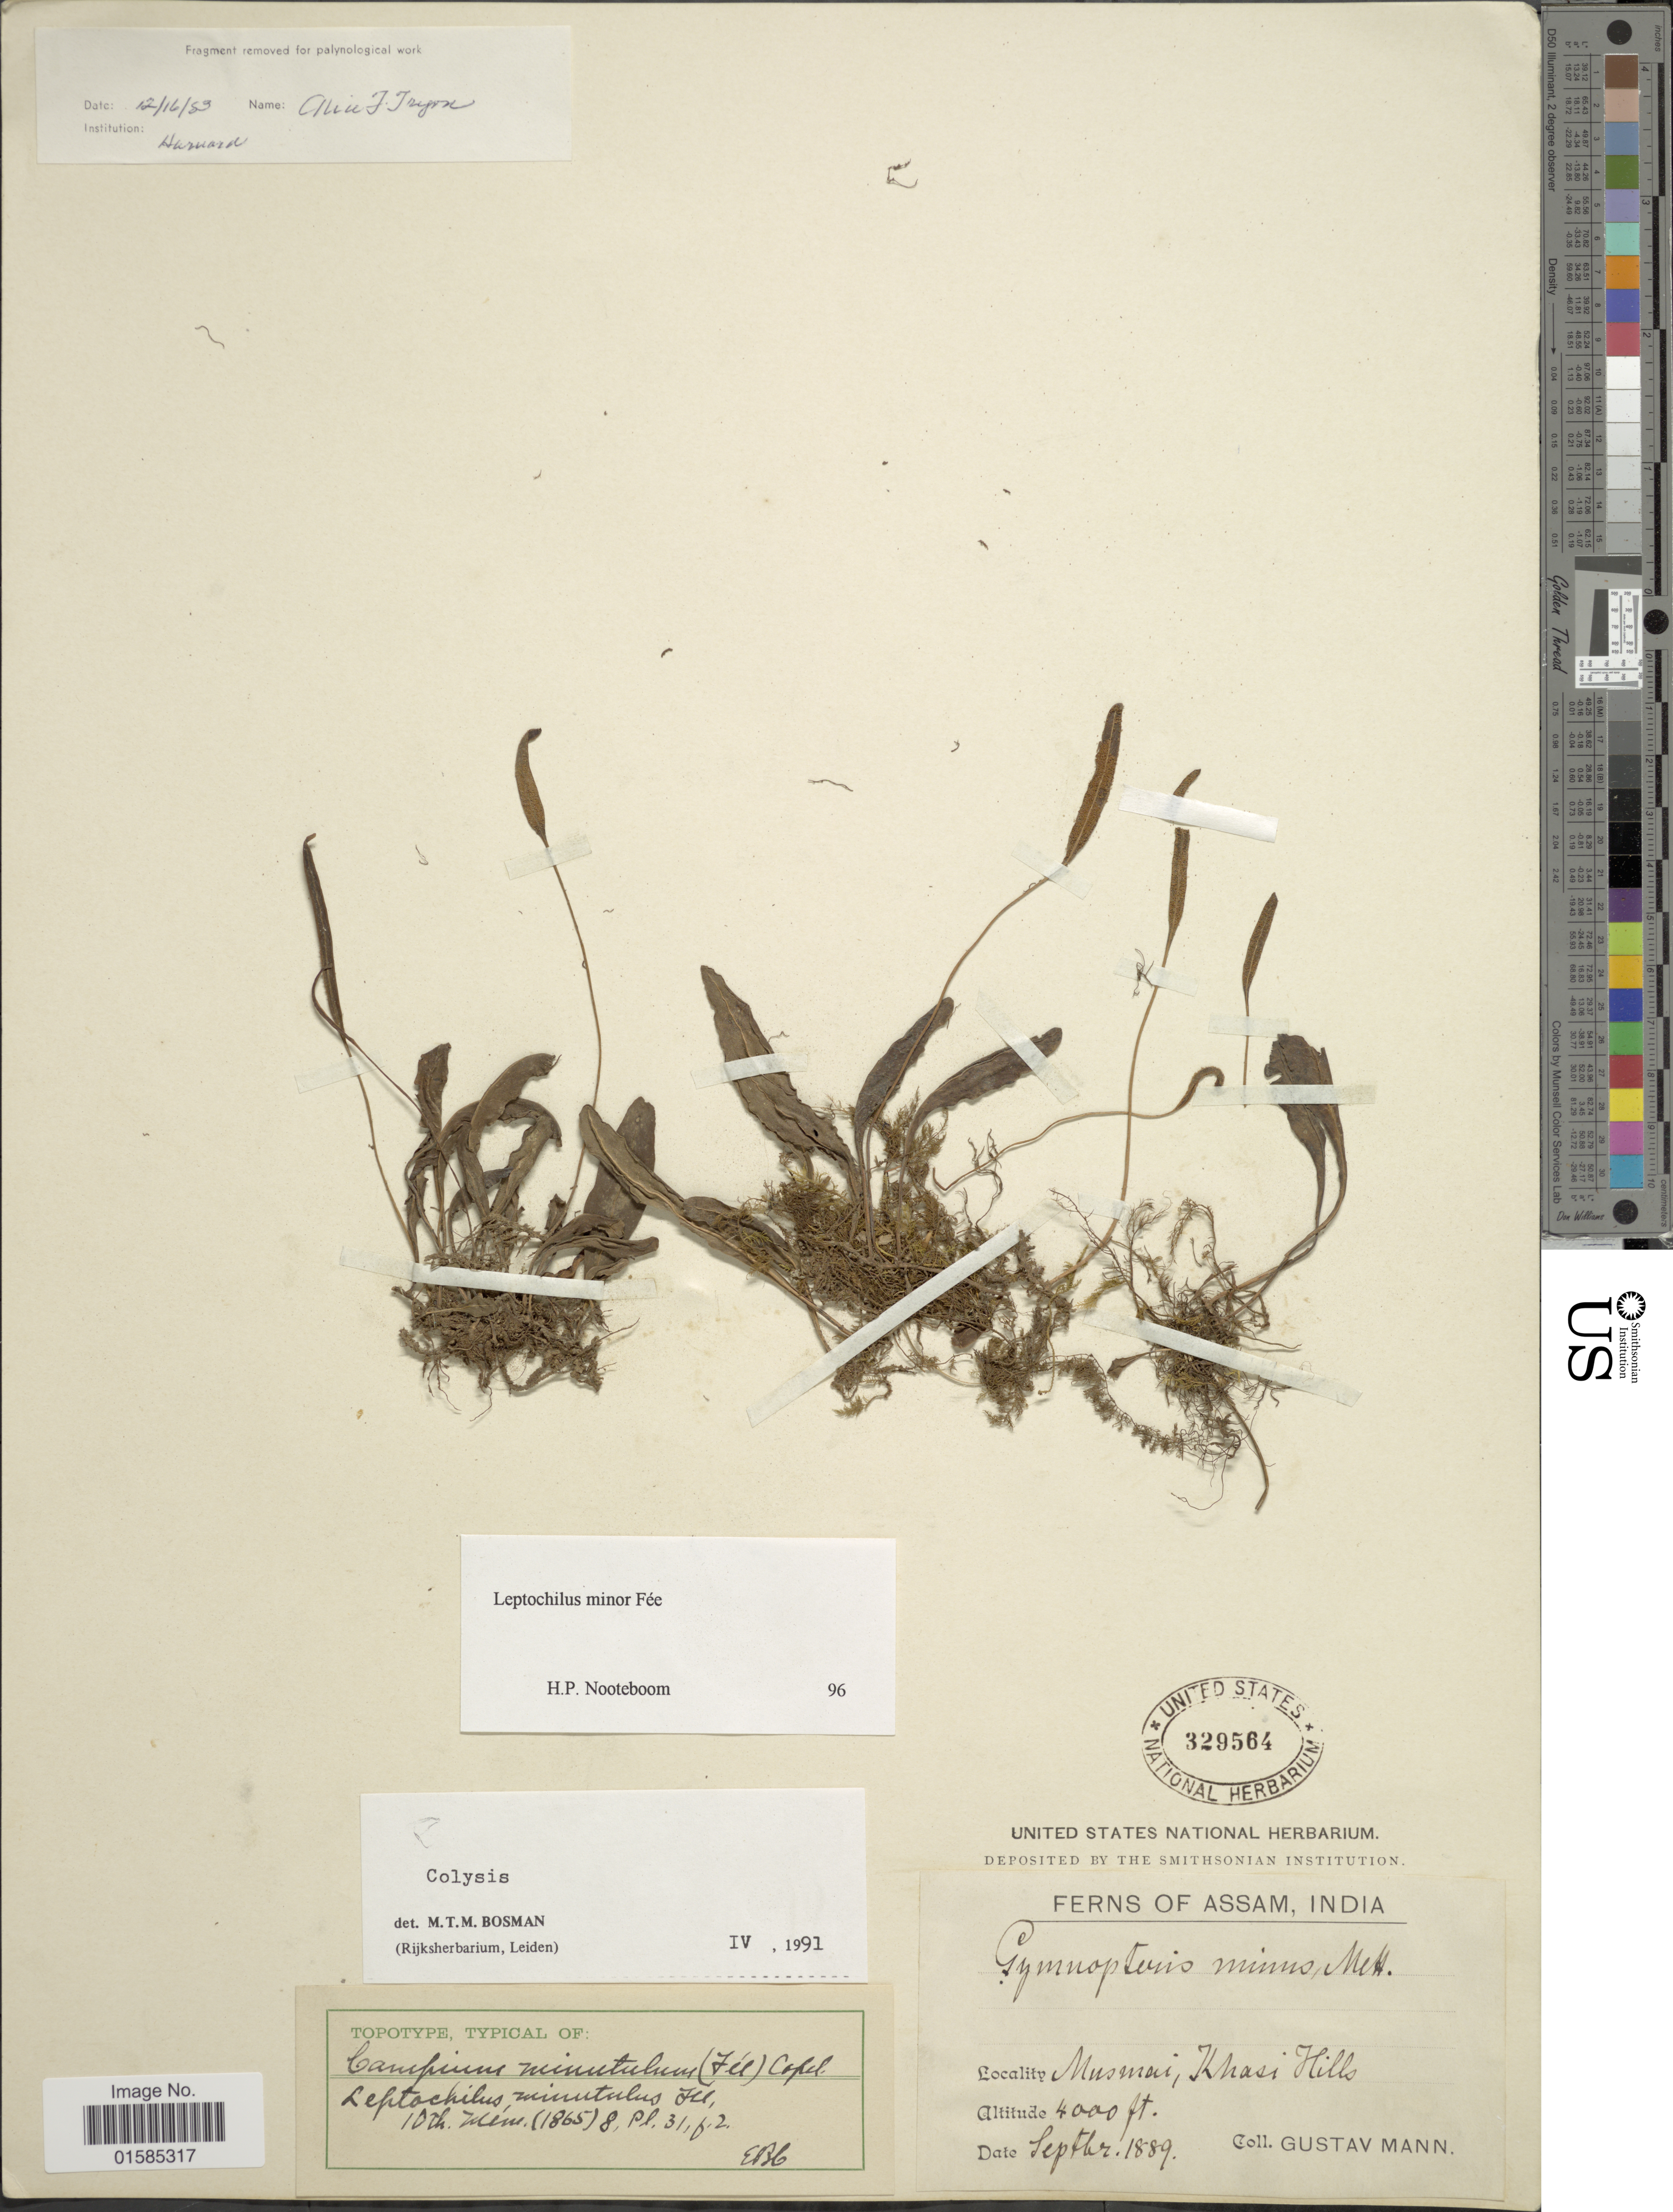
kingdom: Plantae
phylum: Tracheophyta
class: Polypodiopsida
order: Polypodiales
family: Polypodiaceae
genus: Leptochilus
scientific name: Leptochilus minor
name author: Fée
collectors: G. Mann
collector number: s. n,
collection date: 1889-09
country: India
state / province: Meghalaya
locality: Musmai, Khasi Hills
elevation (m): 1219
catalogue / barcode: US 329564